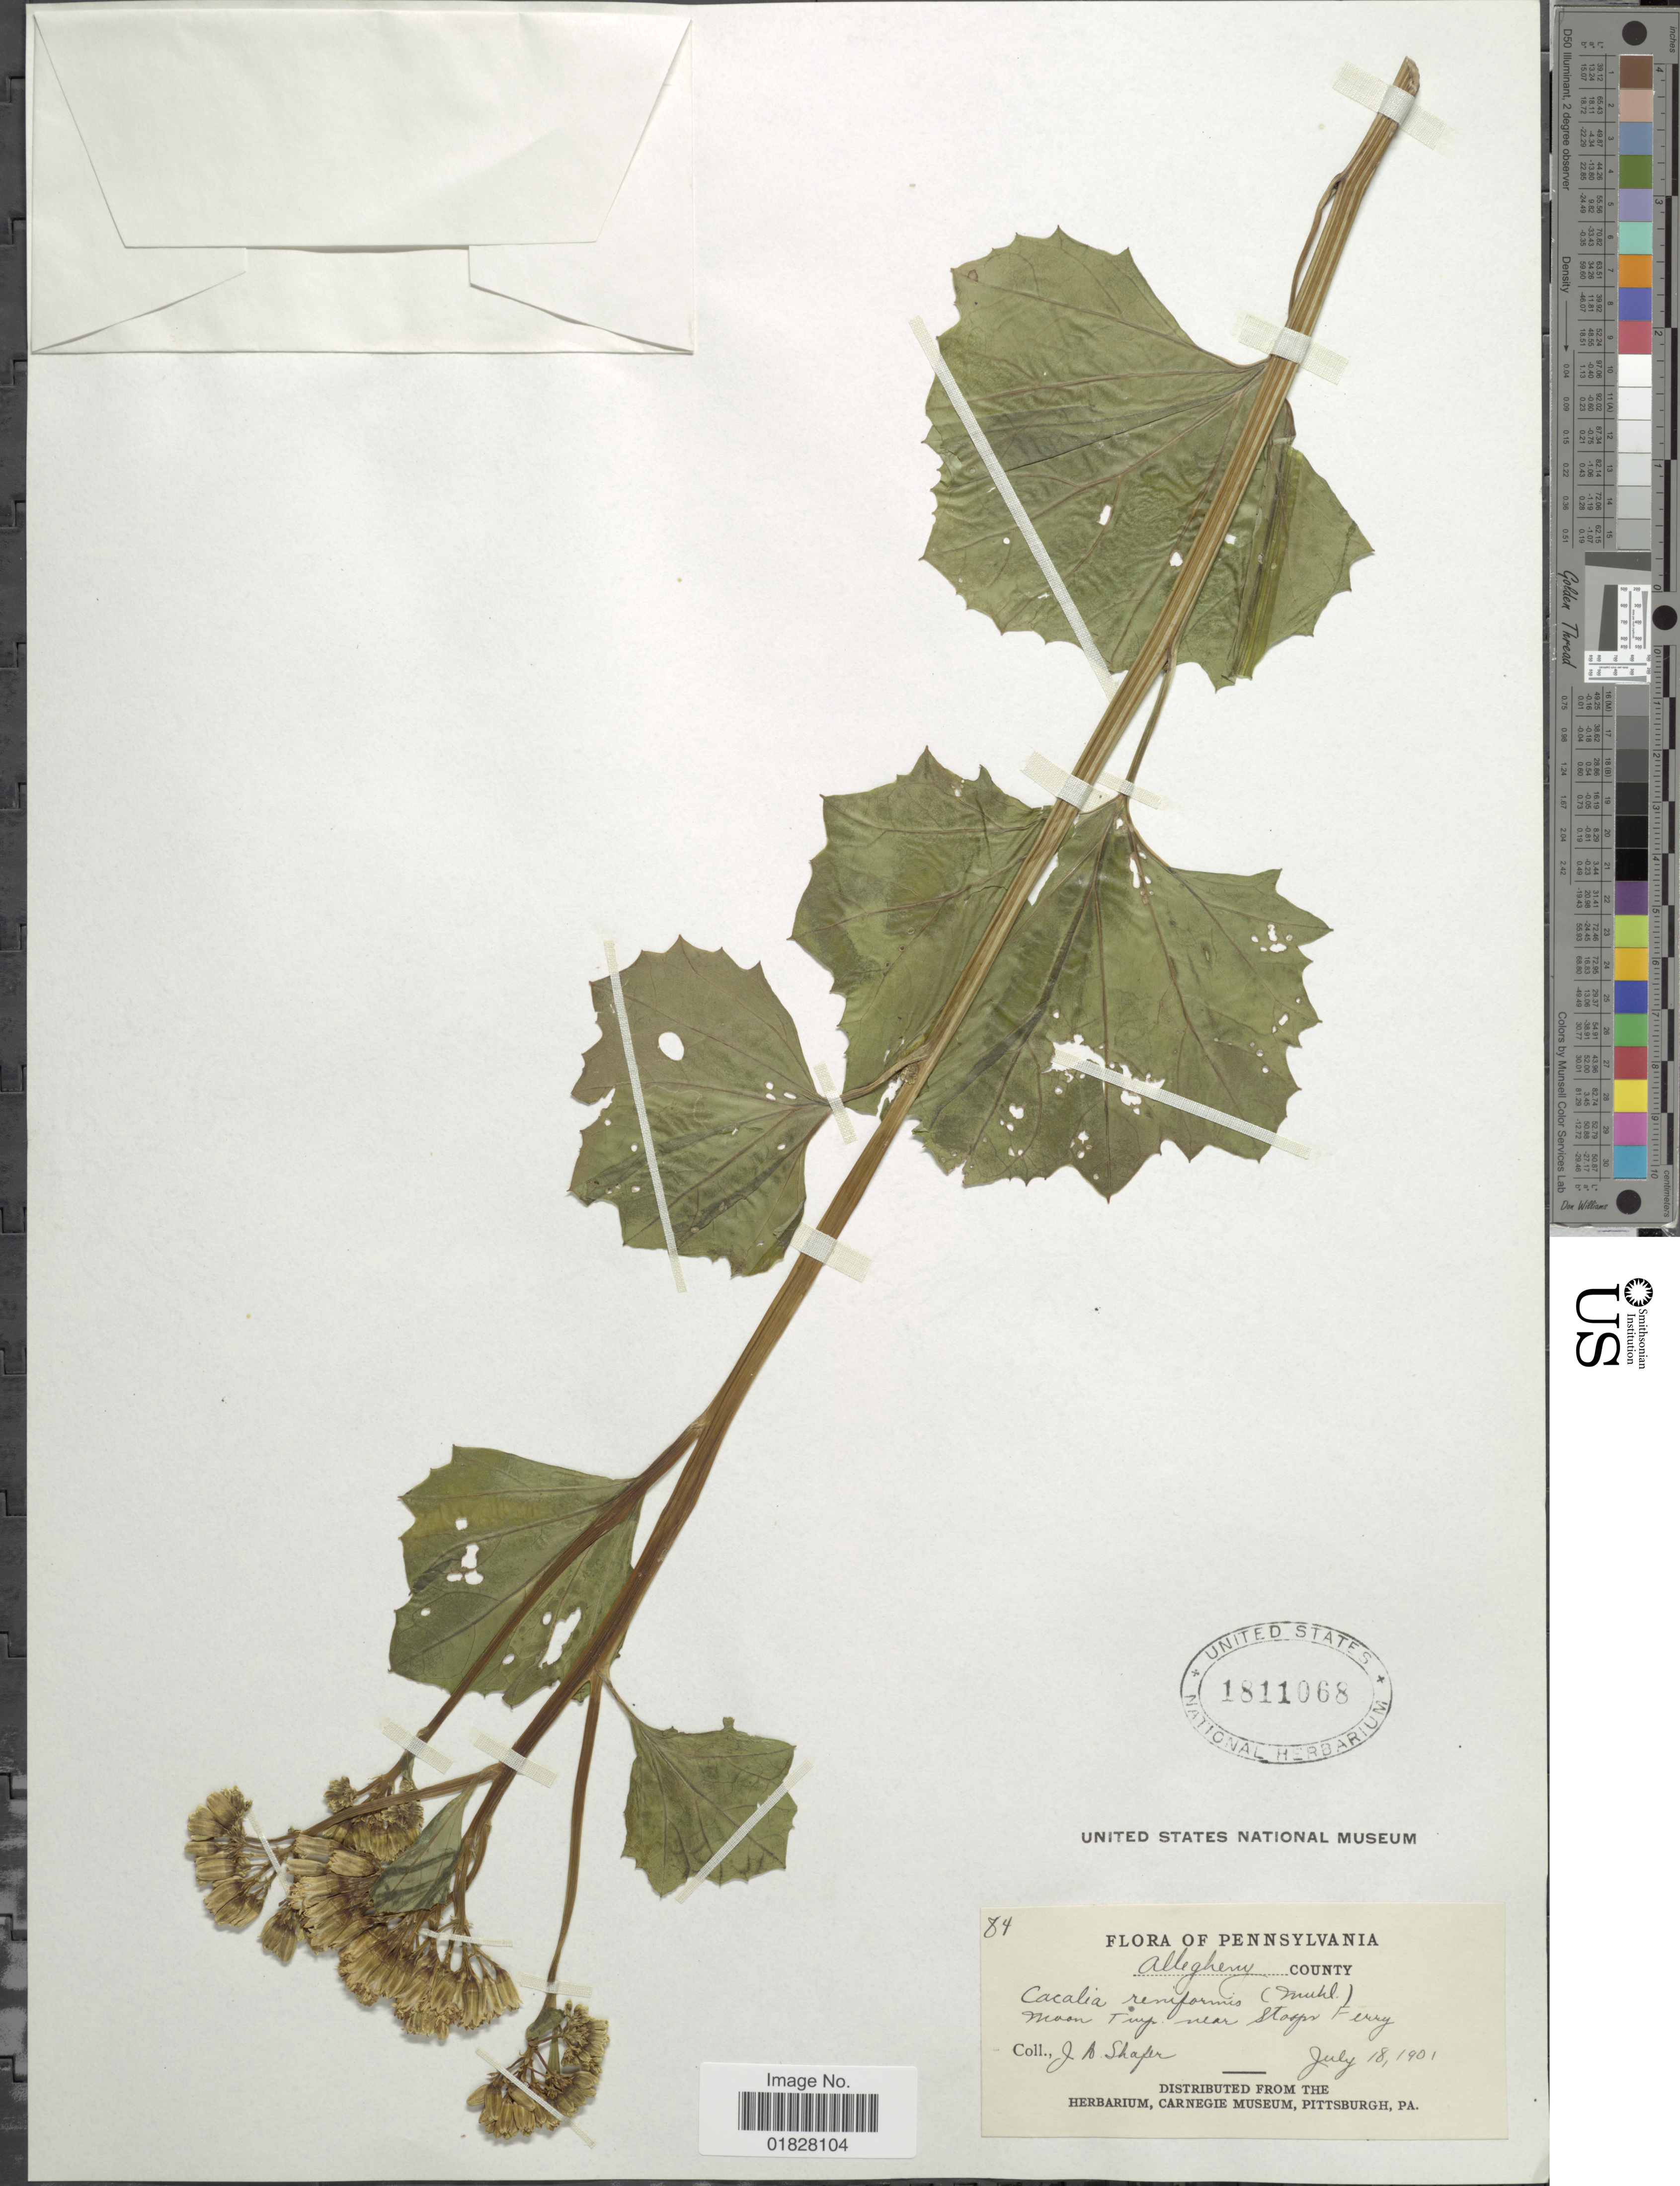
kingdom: Plantae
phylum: Tracheophyta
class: Magnoliopsida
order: Asterales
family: Asteraceae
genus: Arnoglossum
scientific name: Arnoglossum reniforme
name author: (Hook.) H. Rob.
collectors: J. A. Shafer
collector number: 84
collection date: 1901-07-18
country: United States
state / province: Pennsylvania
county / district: Allegheny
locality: Allegheny County. Moon Twp. near Stoops Ferry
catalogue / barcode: US 1811068